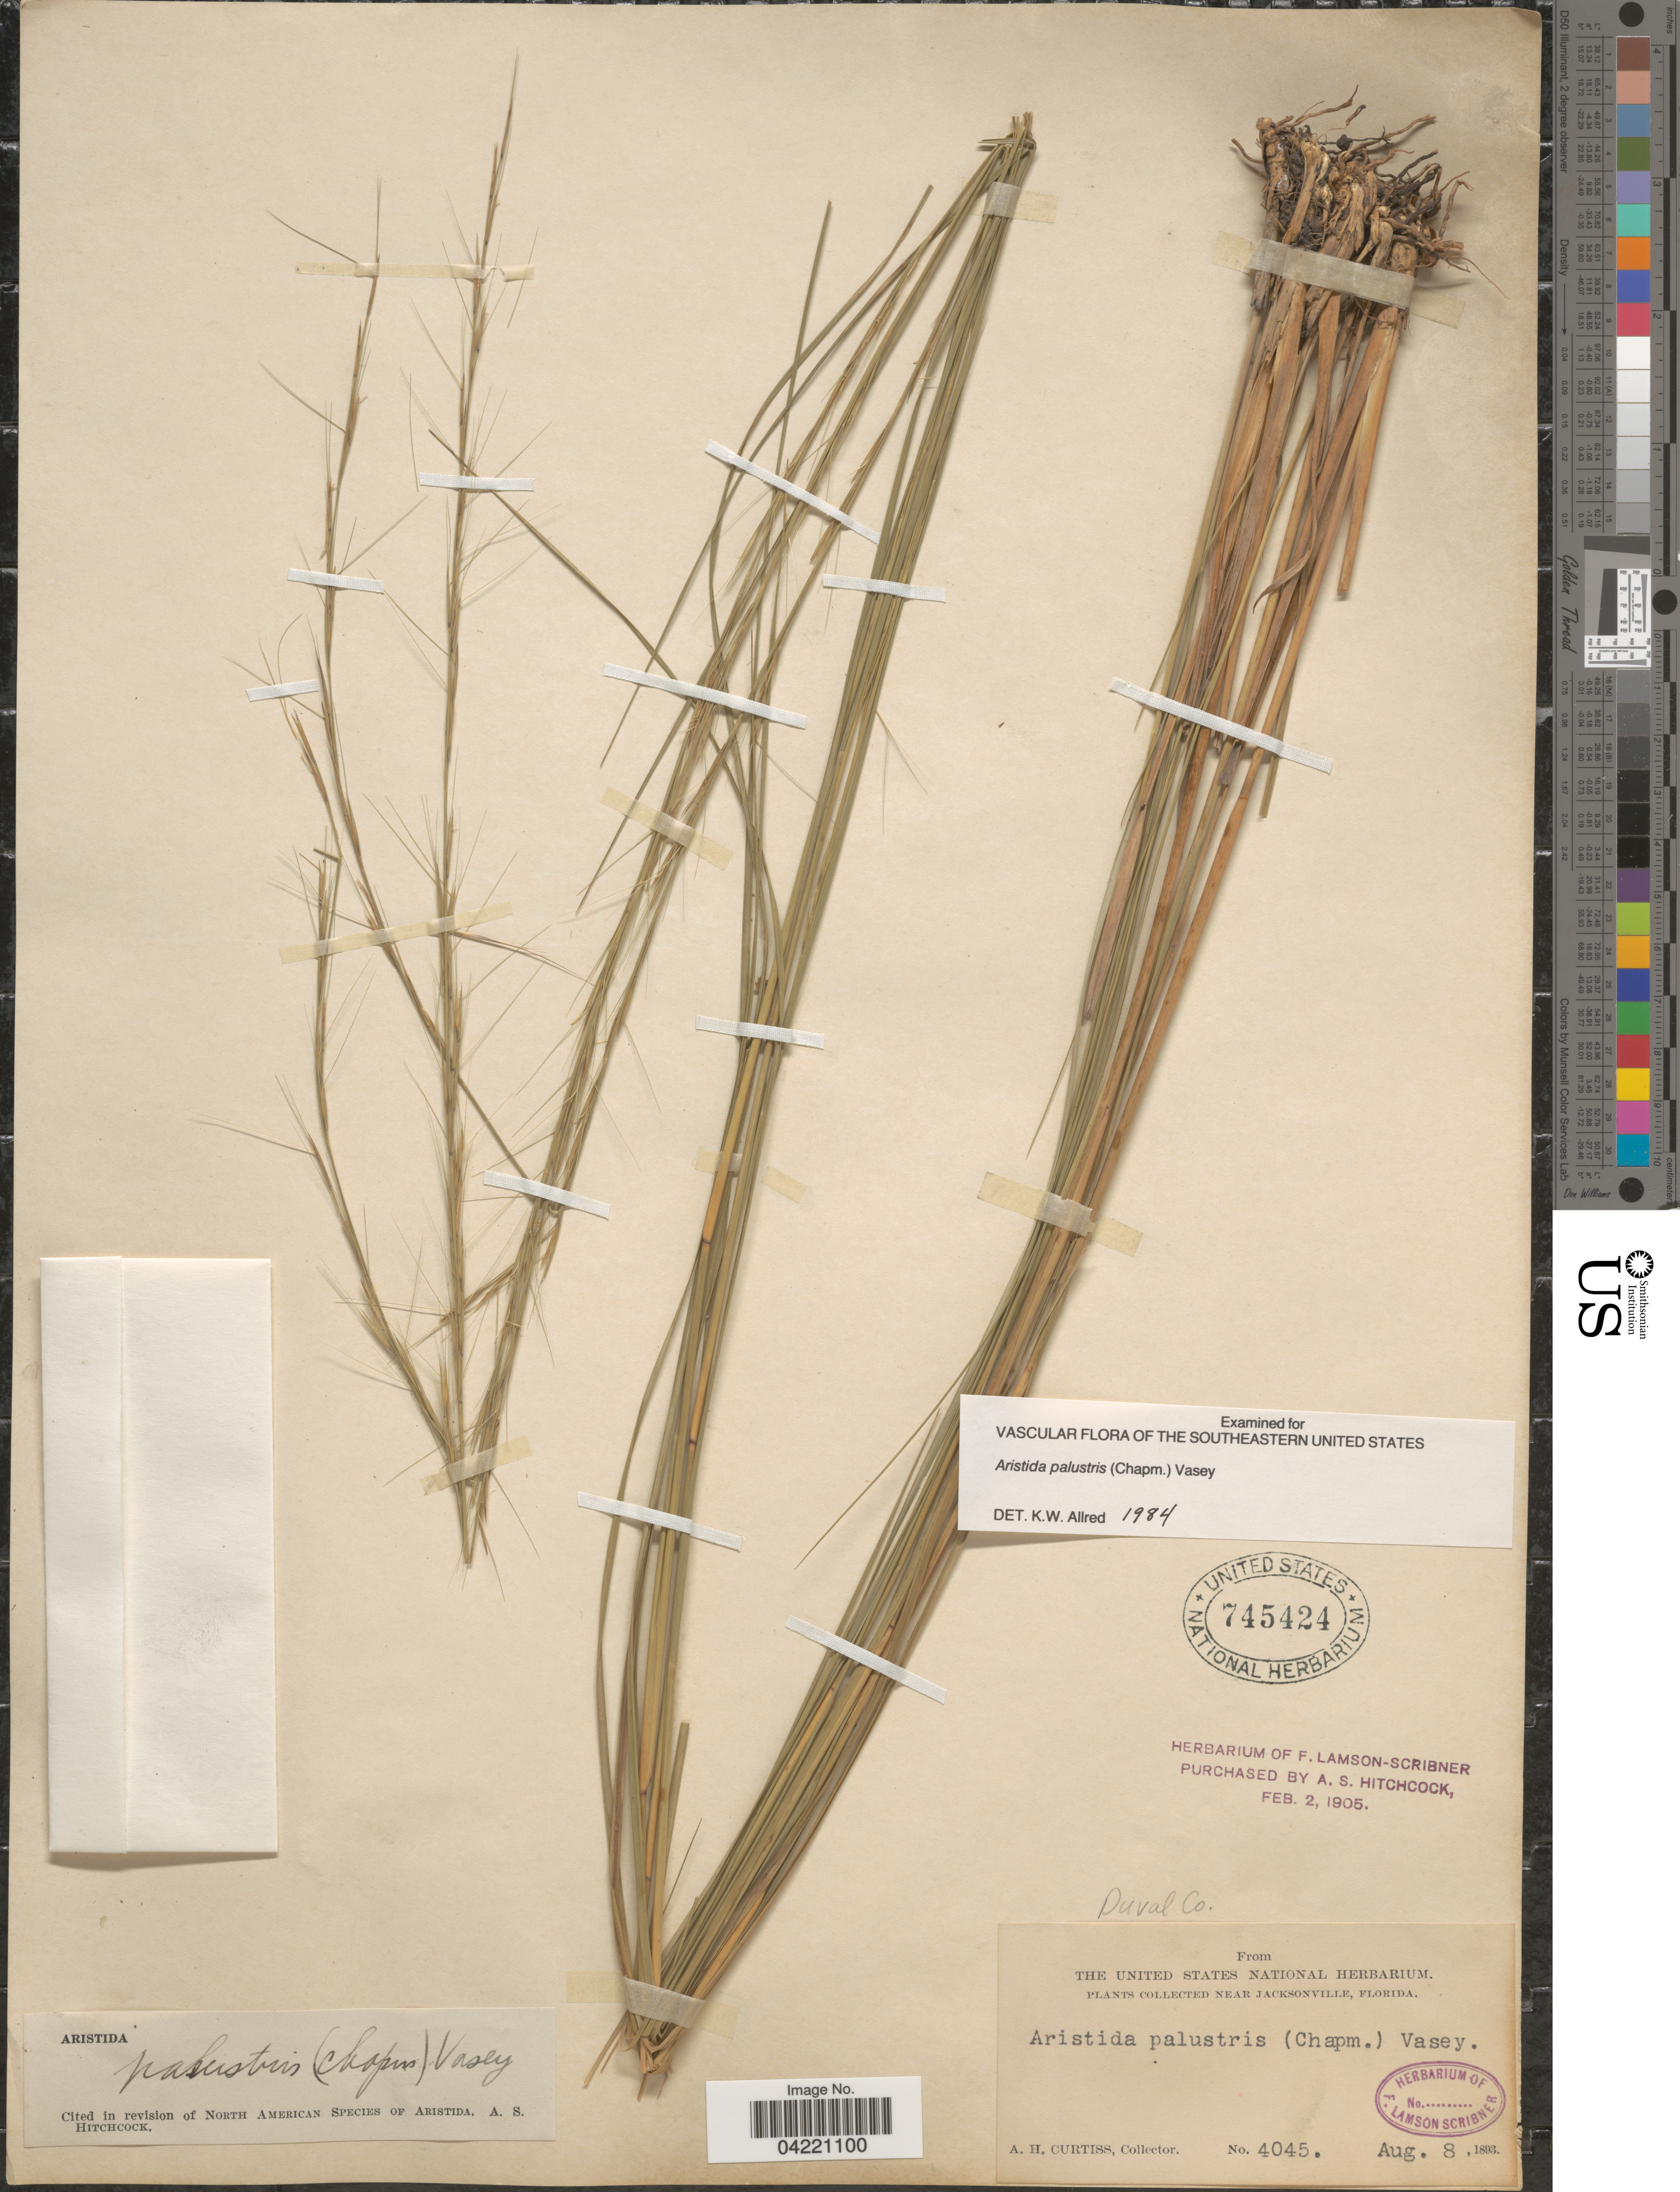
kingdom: Plantae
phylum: Tracheophyta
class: Liliopsida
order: Poales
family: Poaceae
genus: Aristida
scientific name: Aristida palustris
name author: (Chapm.) Vasey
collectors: A. H. Curtiss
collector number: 4045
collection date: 1893-08-08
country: United States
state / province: Florida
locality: Near Jacksonville. Duval Co.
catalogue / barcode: US 745424